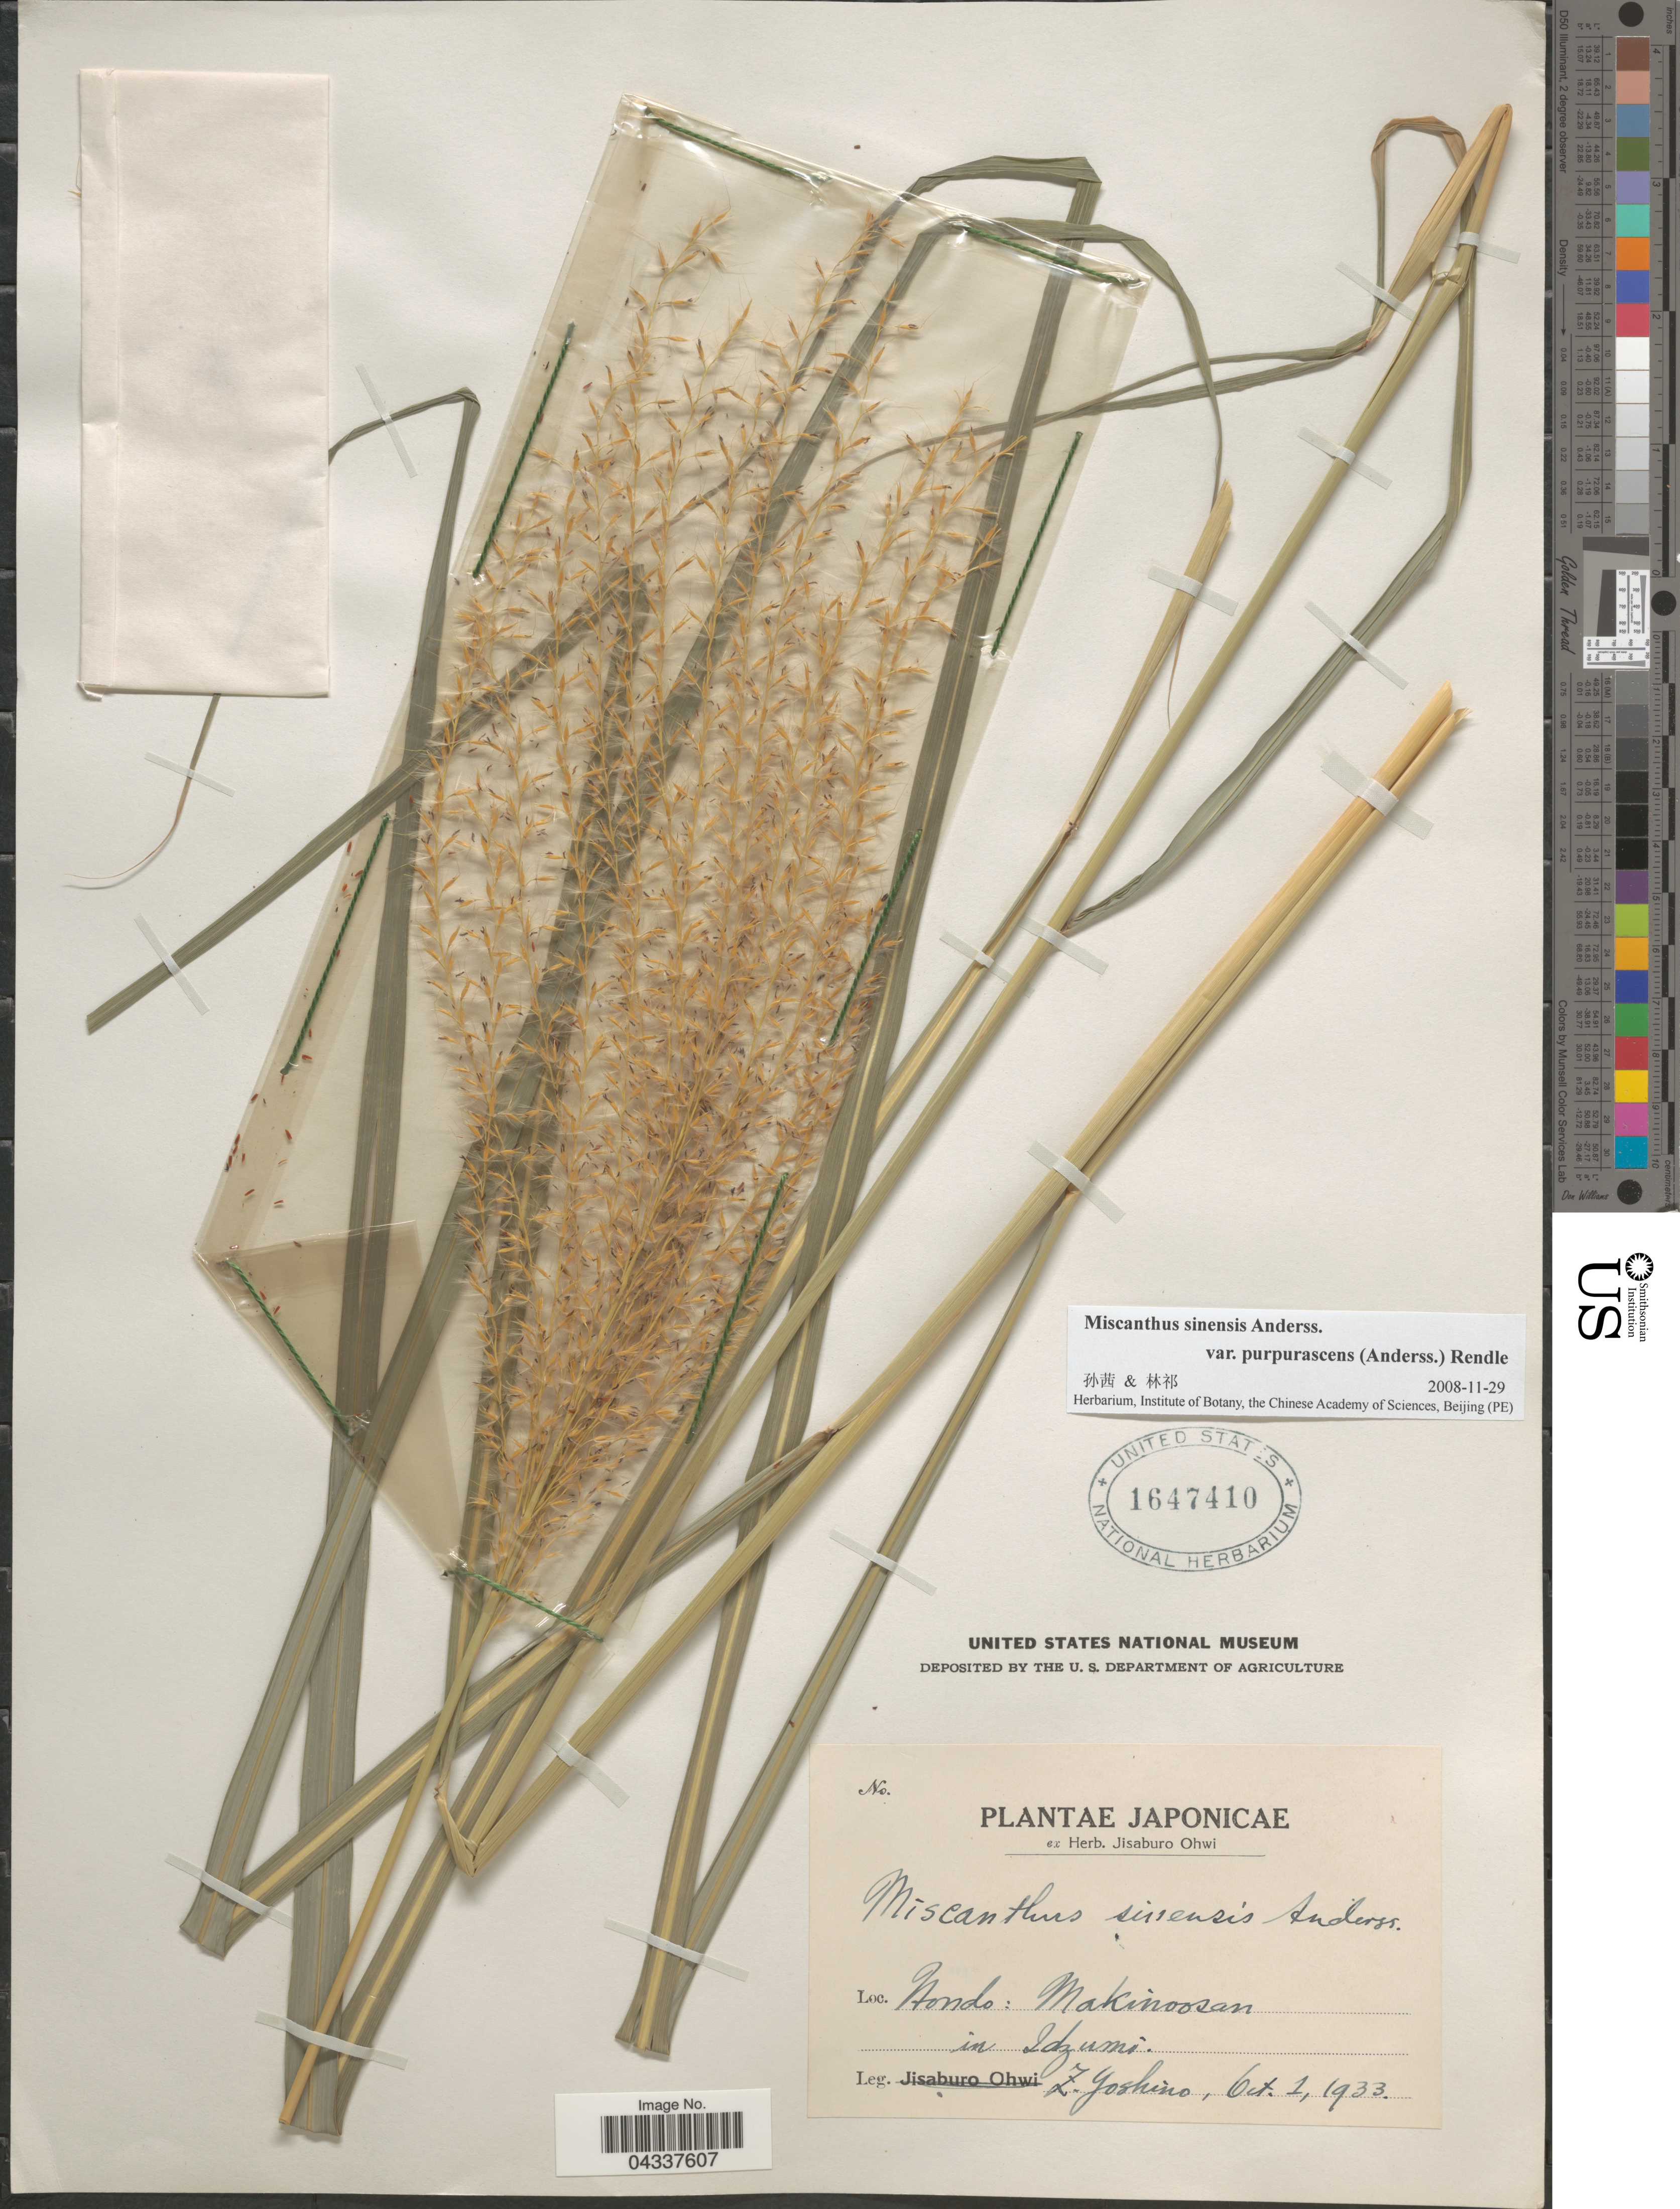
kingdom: Plantae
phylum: Tracheophyta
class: Liliopsida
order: Poales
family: Poaceae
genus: Miscanthus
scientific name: Miscanthus sinensis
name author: Andersson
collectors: Z. Yoshino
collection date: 1933-10-01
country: Japan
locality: Hondo: Makinoosan in Idzumi.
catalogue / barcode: US 1647410